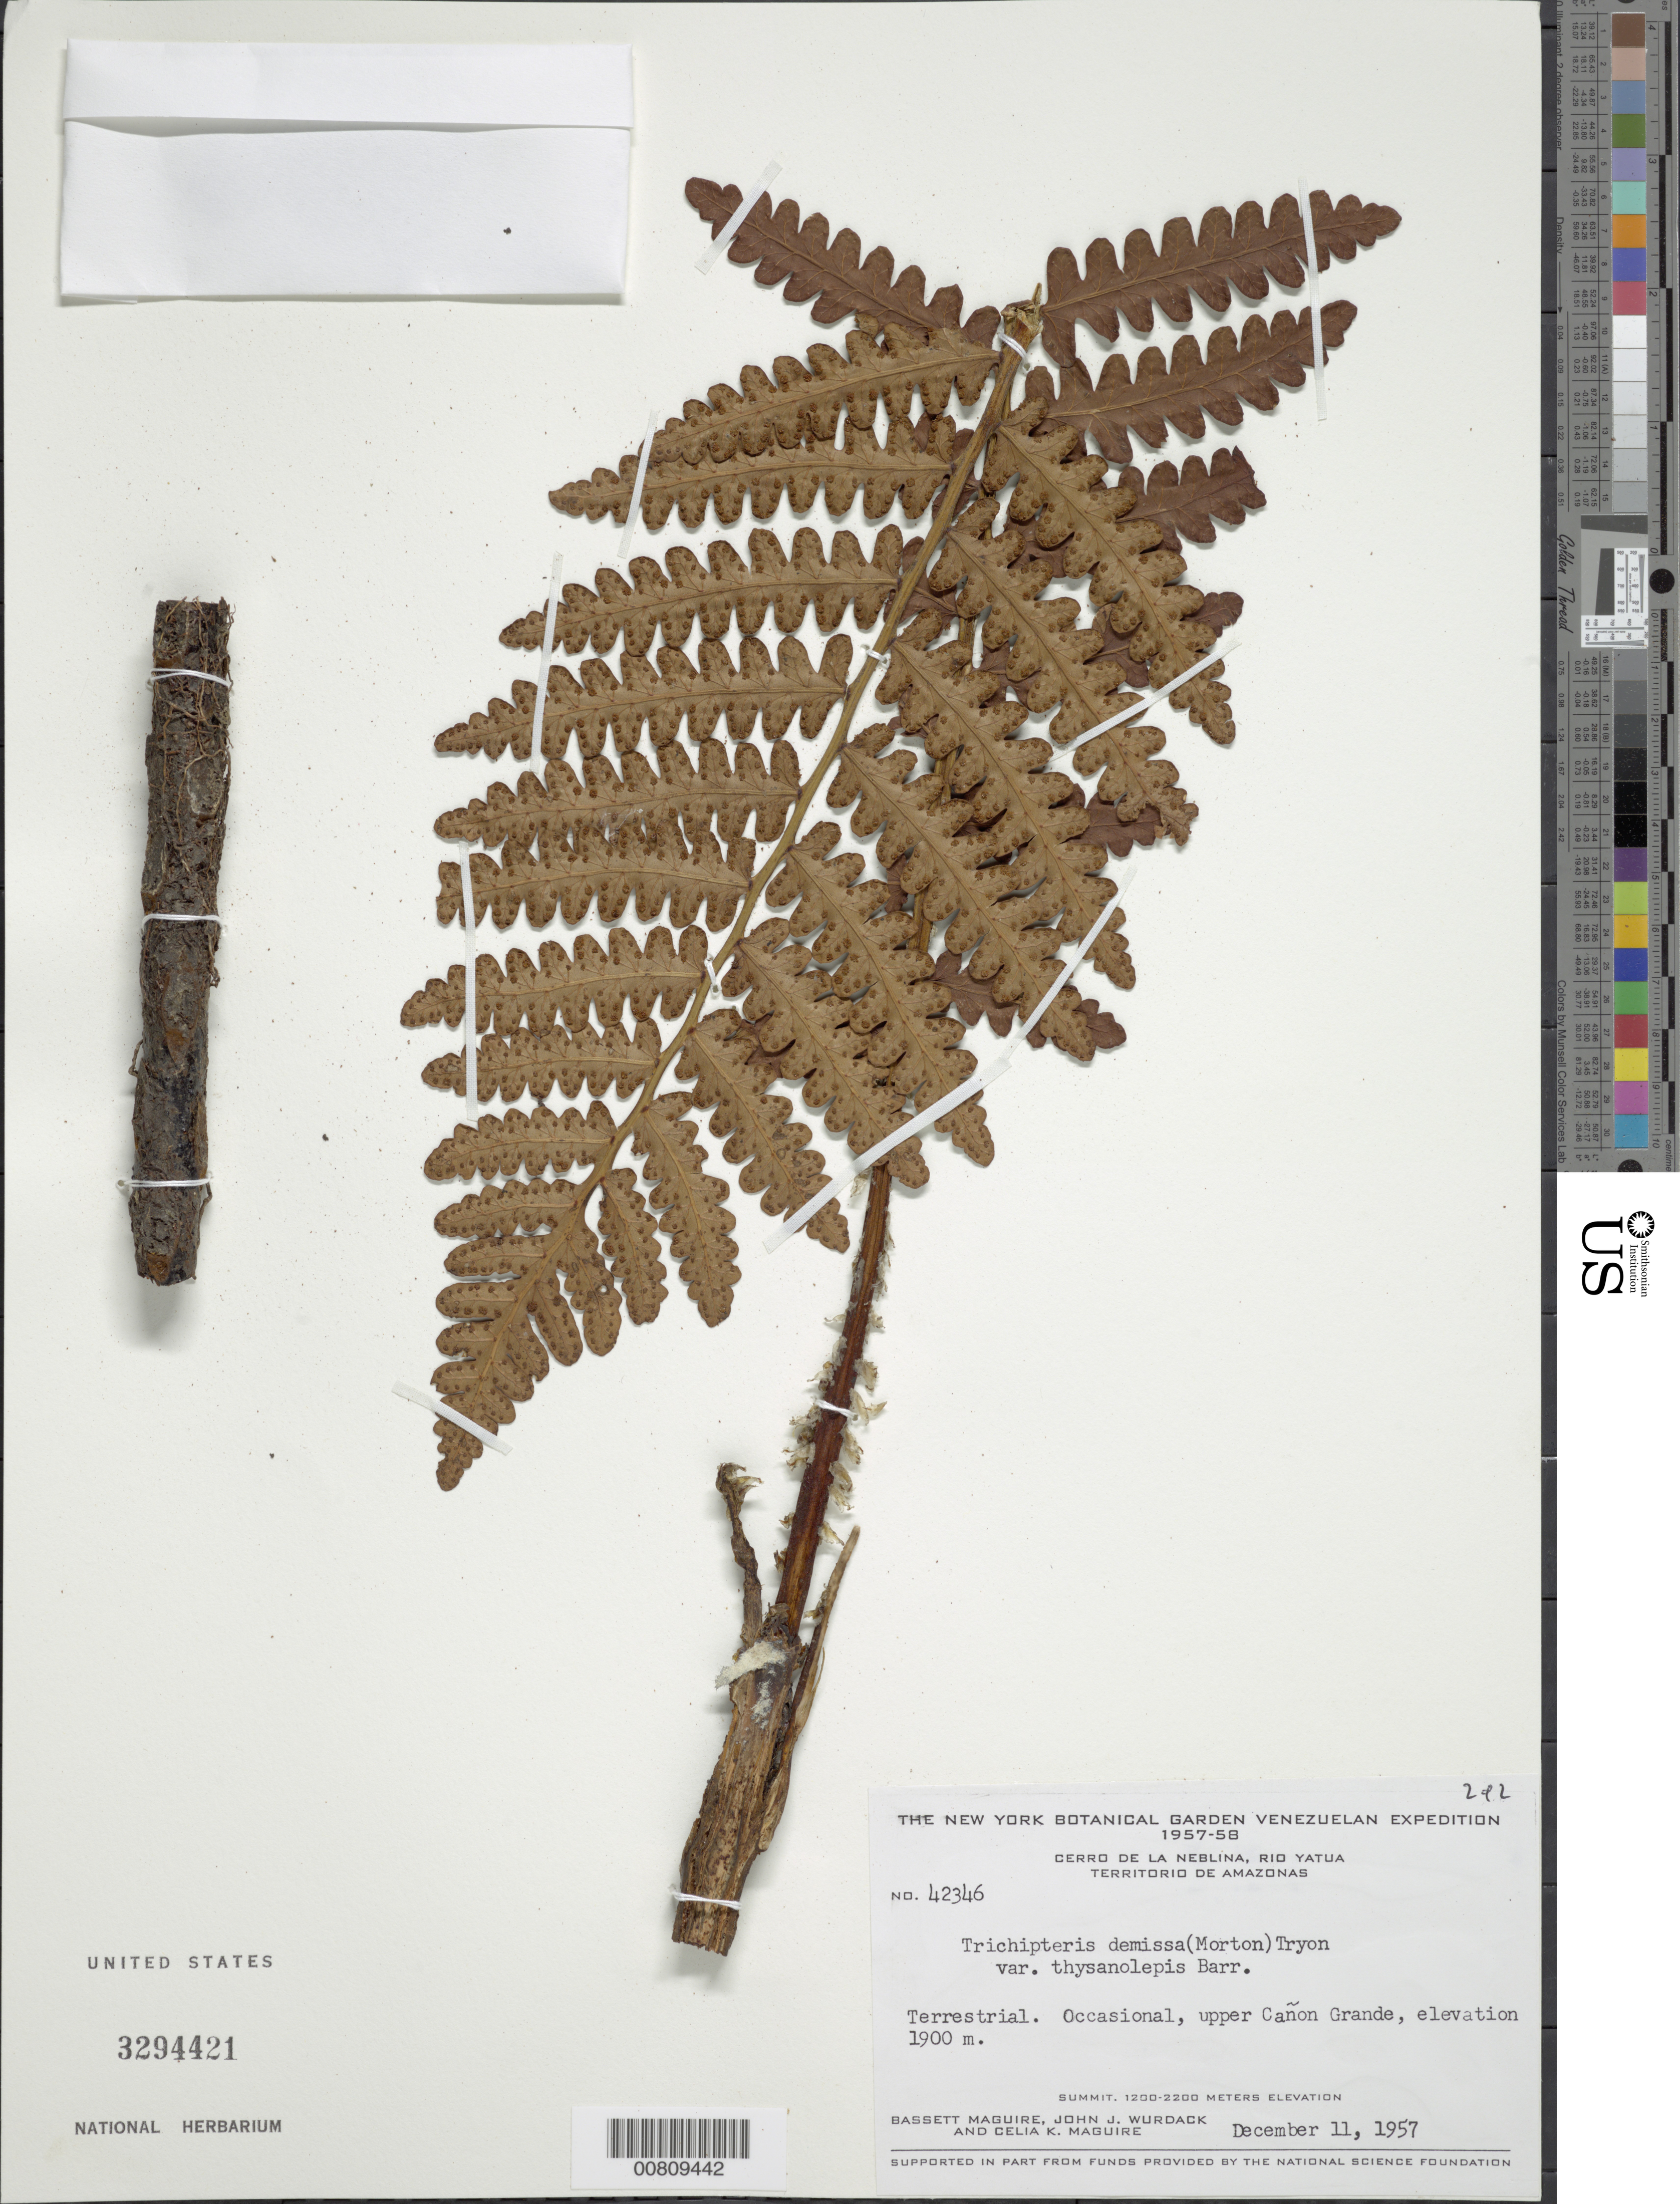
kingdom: Plantae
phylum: Tracheophyta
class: Polypodiopsida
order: Cyatheales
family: Cyatheaceae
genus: Cyathea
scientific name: Cyathea demissa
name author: (C.V. Morton) A.R. Sm. ex Lellinger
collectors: B. Maguire, J. J. Wurdack & C. K. Maguire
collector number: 42346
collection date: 1957-12-11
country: Venezuela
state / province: Amazonas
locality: Cerro de la Neblina, Rio Yatua. Territorio de Amazonas. Occasional, upper Cañon Grande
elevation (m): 1900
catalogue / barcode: US 3294421